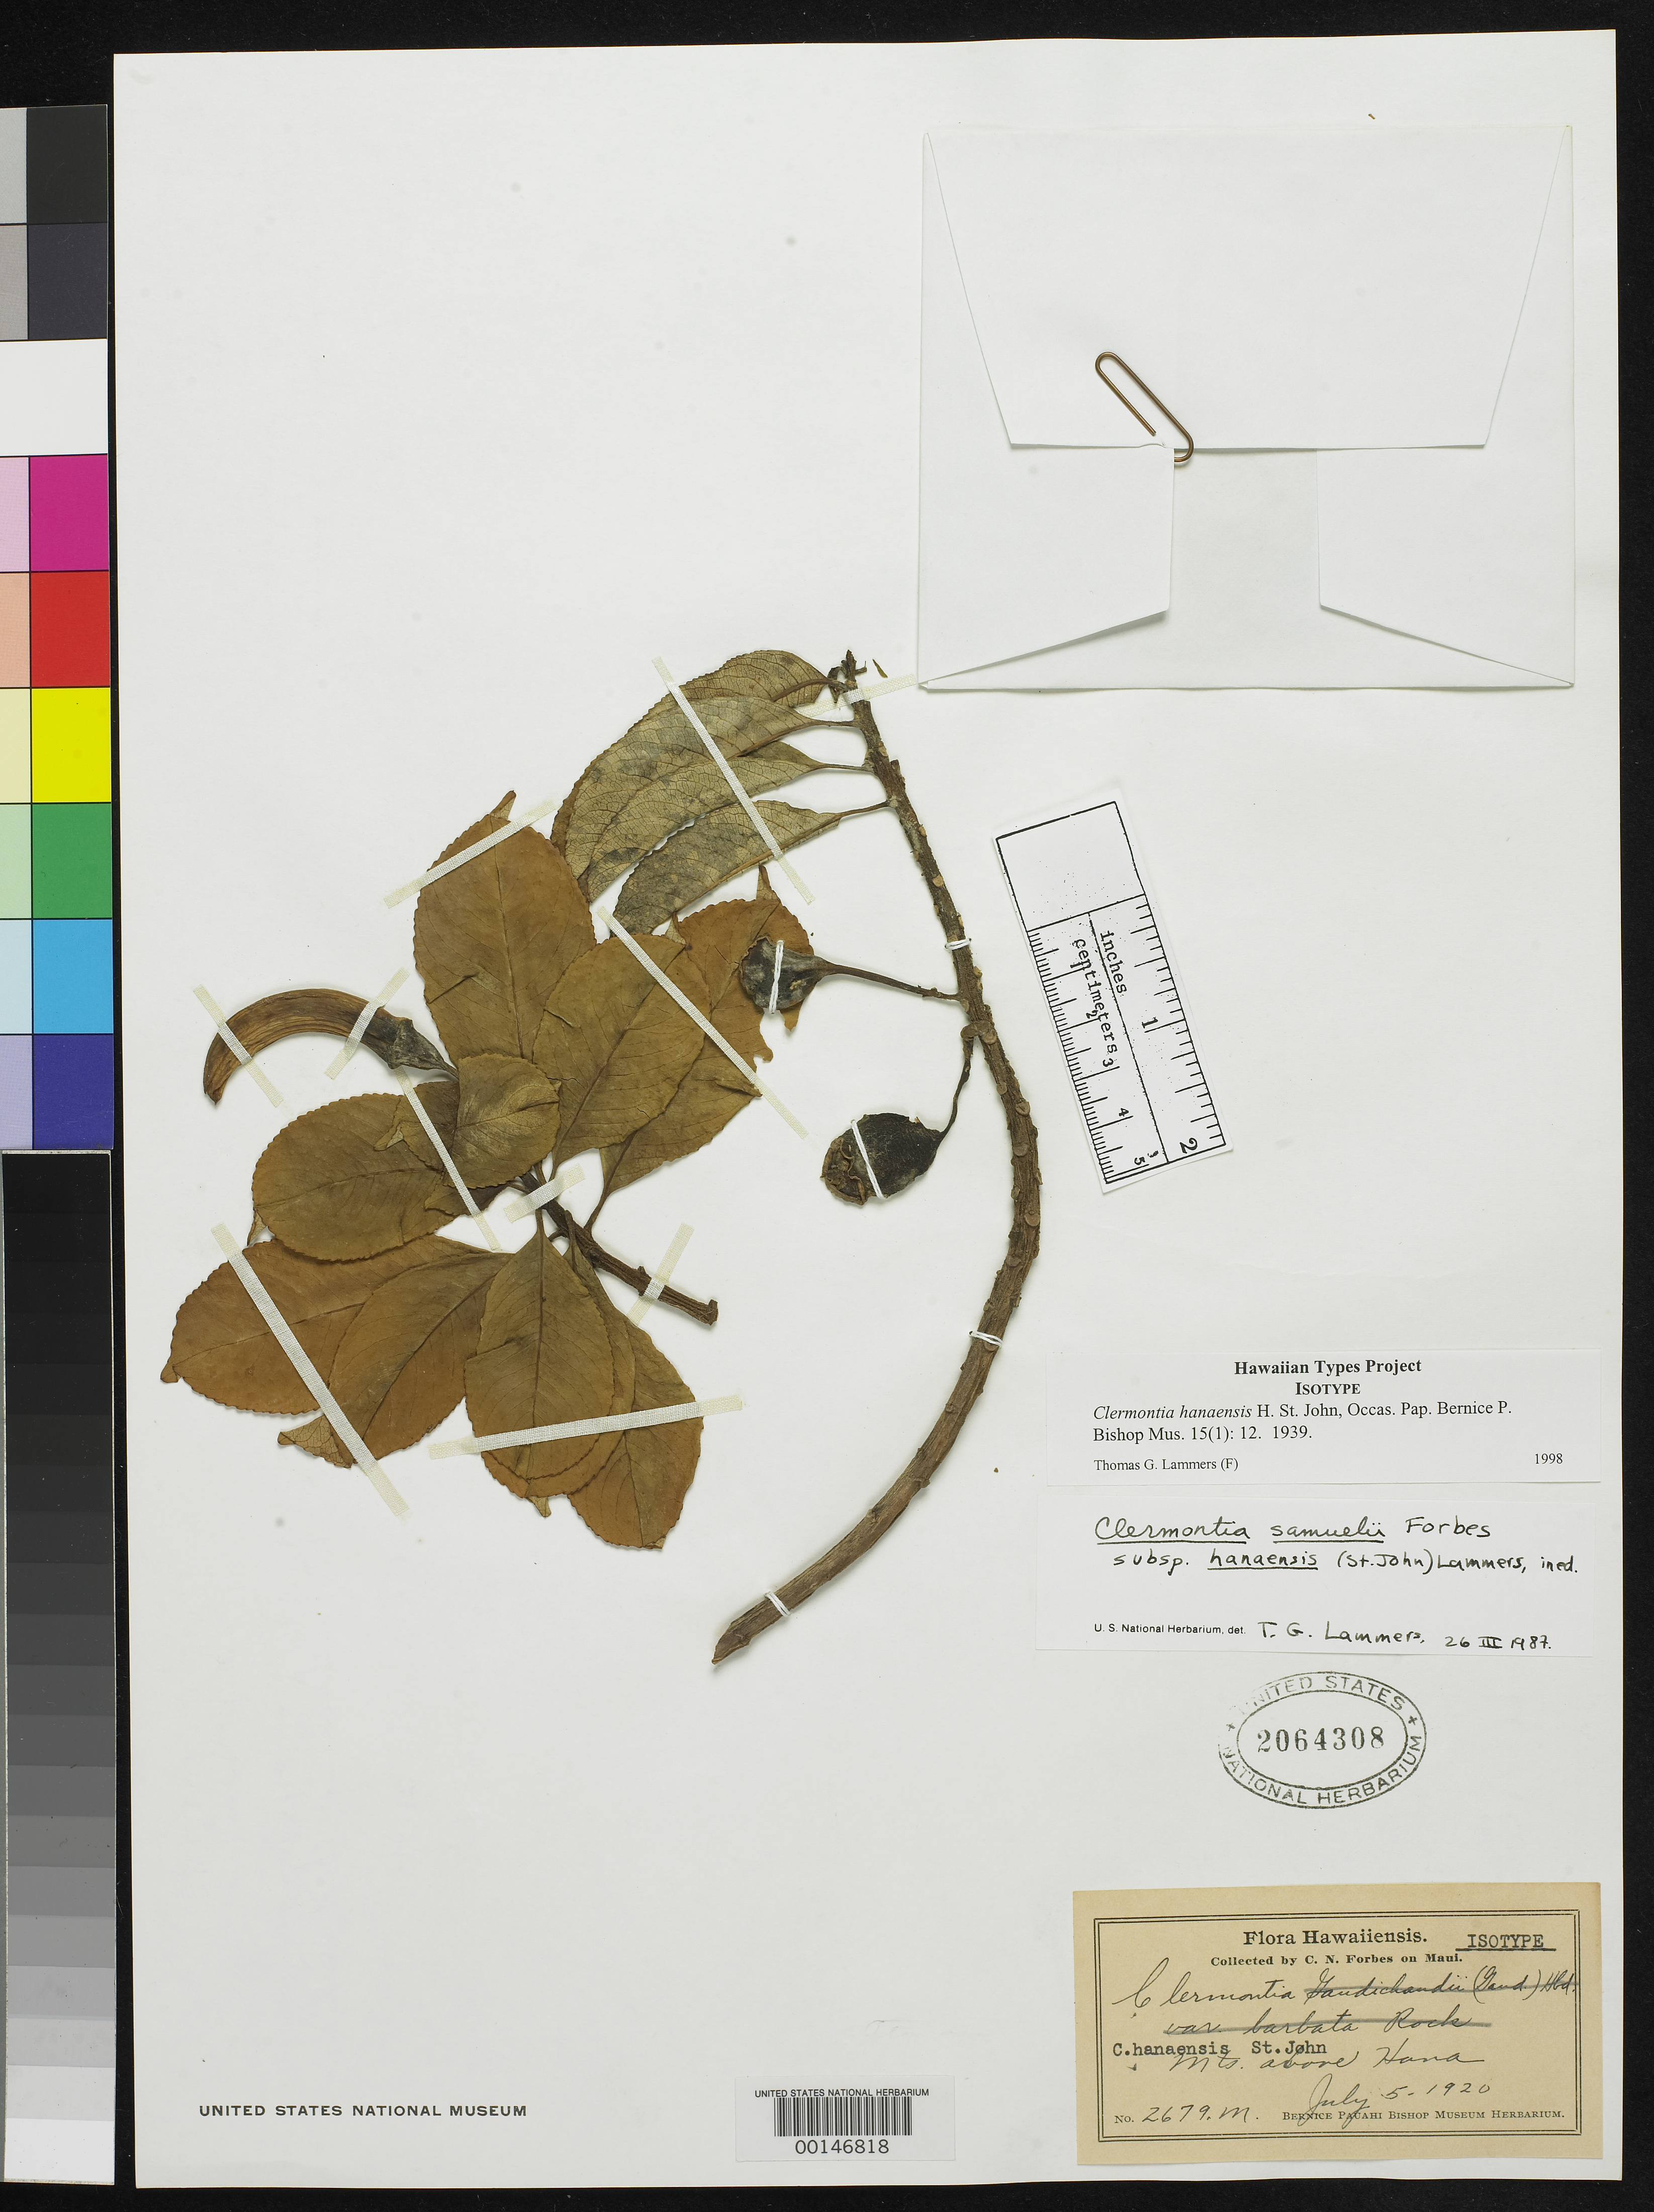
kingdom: Plantae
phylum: Tracheophyta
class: Magnoliopsida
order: Asterales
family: Campanulaceae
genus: Clermontia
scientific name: Clermontia hanaensis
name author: H. St. John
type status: Isotype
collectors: C. N. Forbes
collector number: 2679.M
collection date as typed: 05 Jul 1920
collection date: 1920-07-05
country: United States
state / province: Hawaii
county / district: Maui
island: Maui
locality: Mountains above Hana.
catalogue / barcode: US 2064308